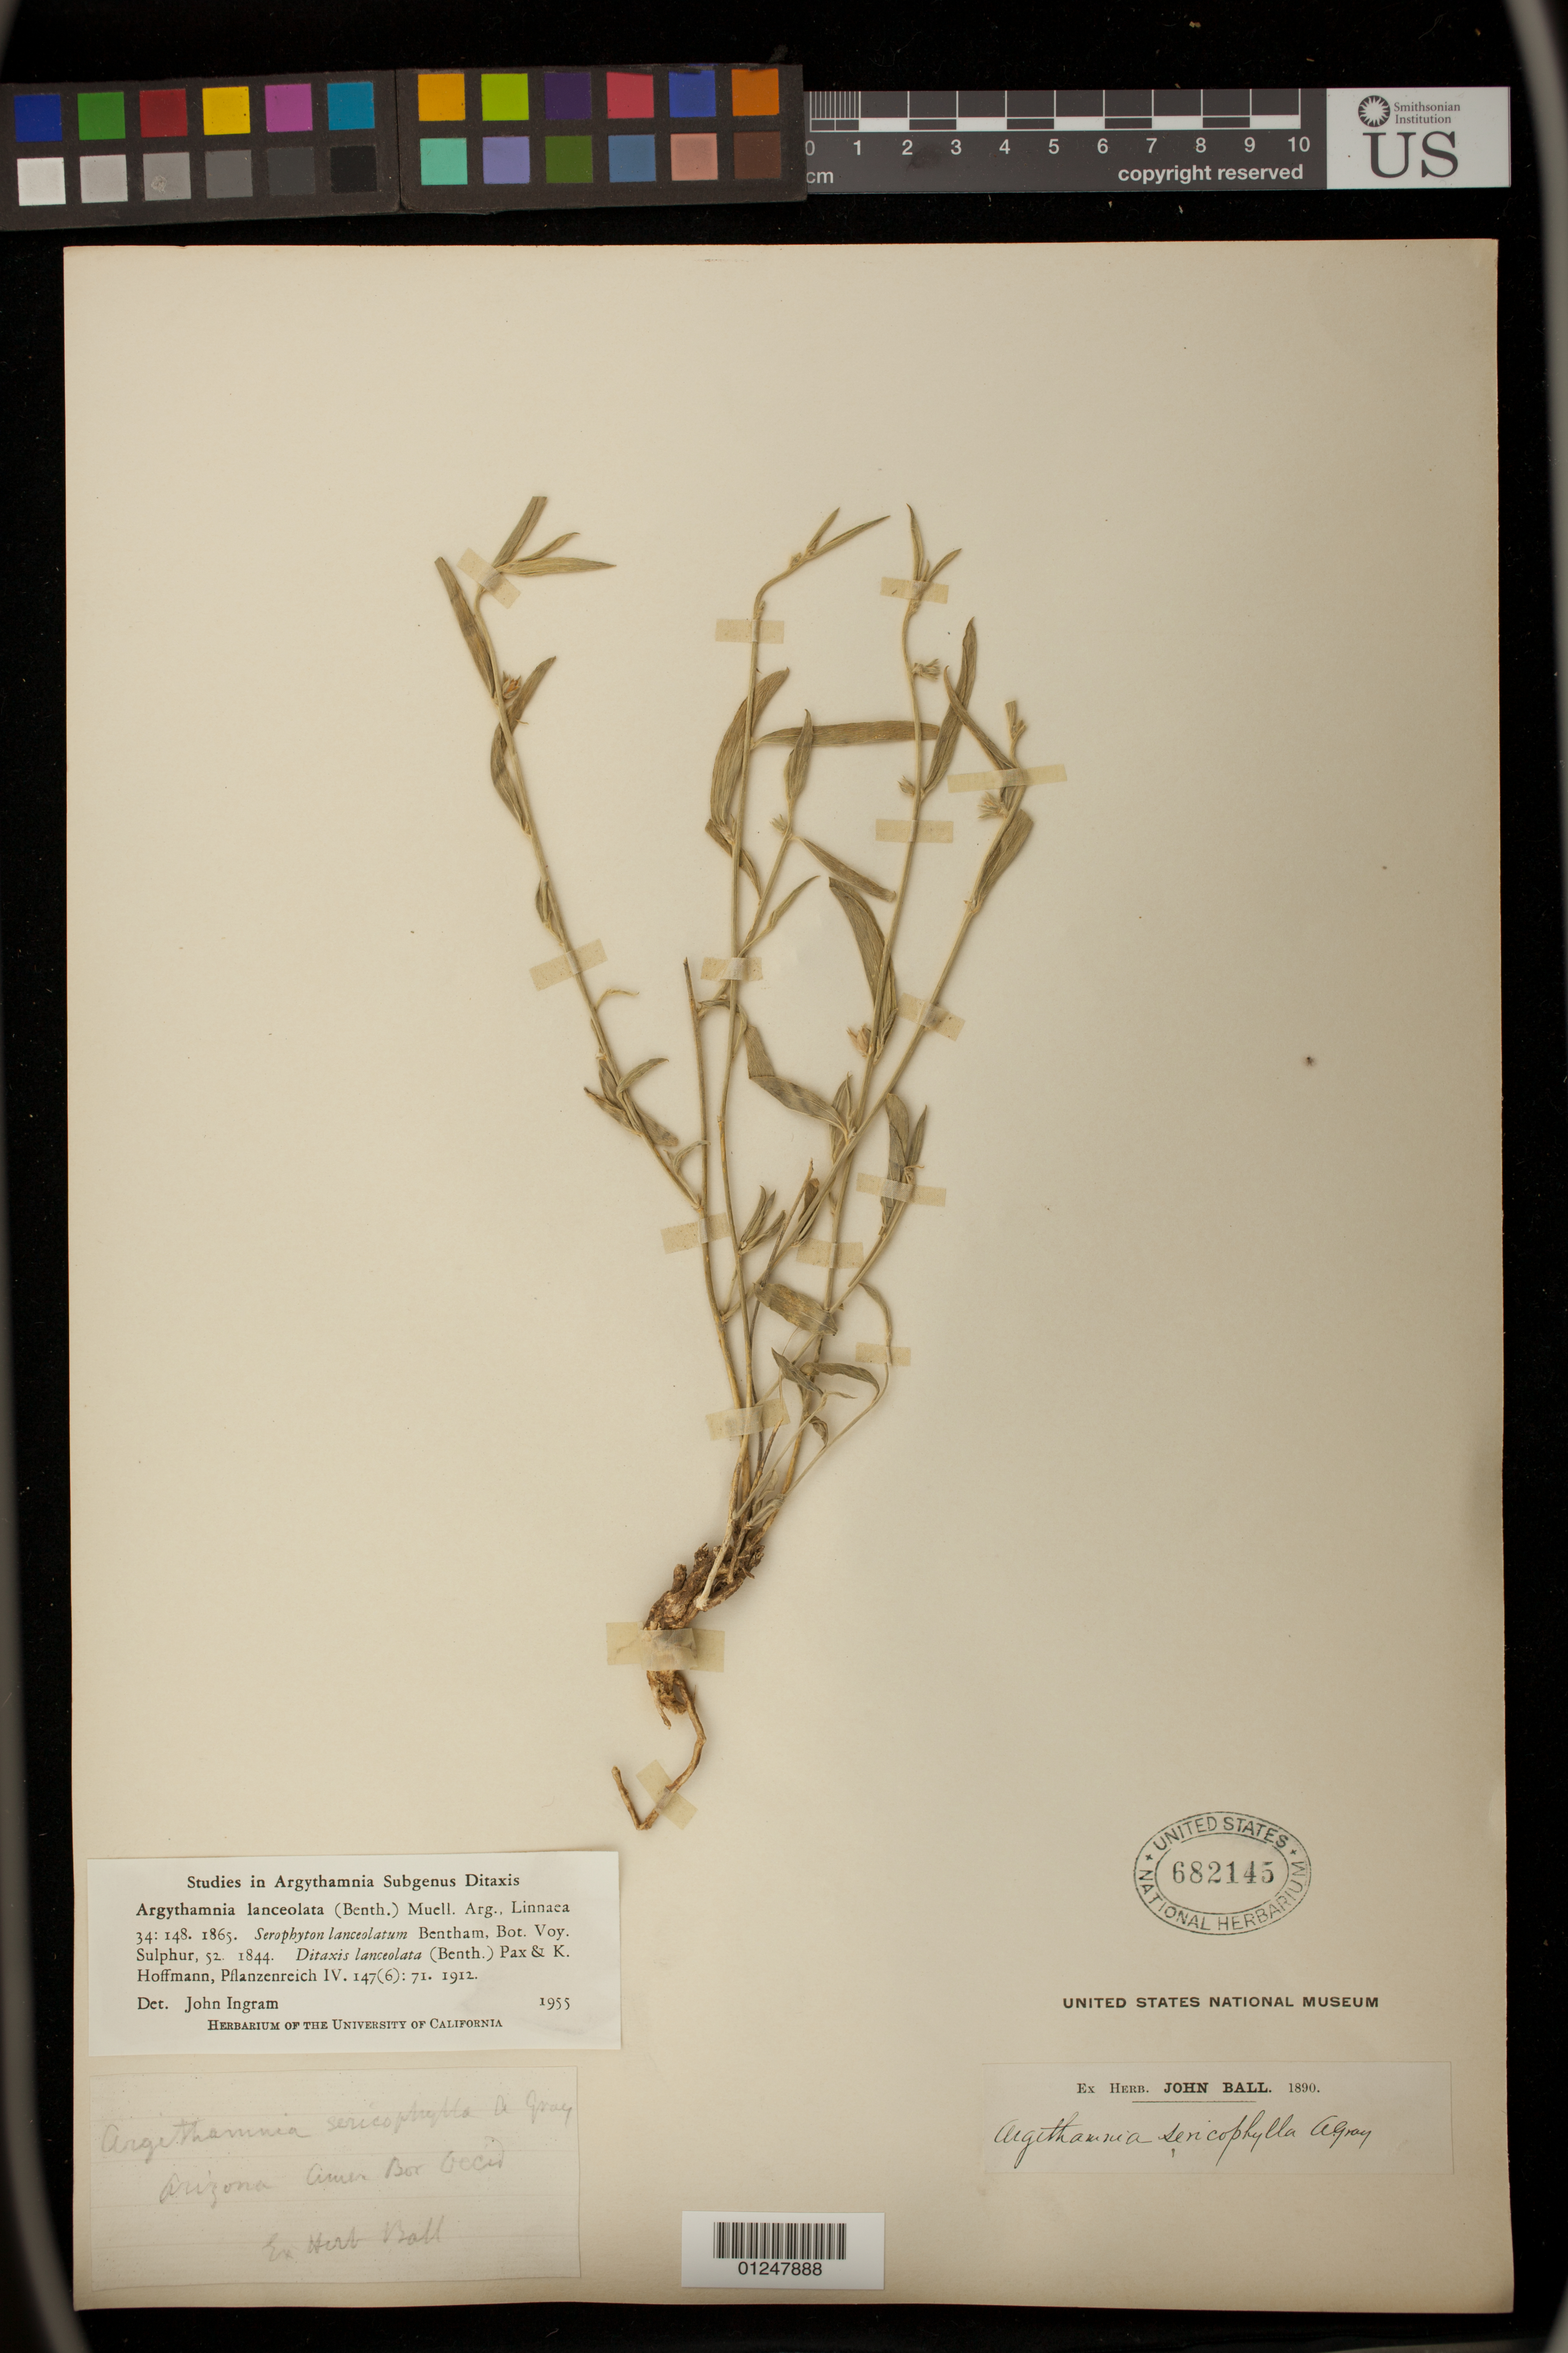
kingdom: Plantae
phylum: Tracheophyta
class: Magnoliopsida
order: Malpighiales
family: Euphorbiaceae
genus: Argythamnia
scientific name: Argythamnia lanceolata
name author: (Benth.) Müll. Arg.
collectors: J. Ball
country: United States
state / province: Arizona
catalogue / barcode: US 682145